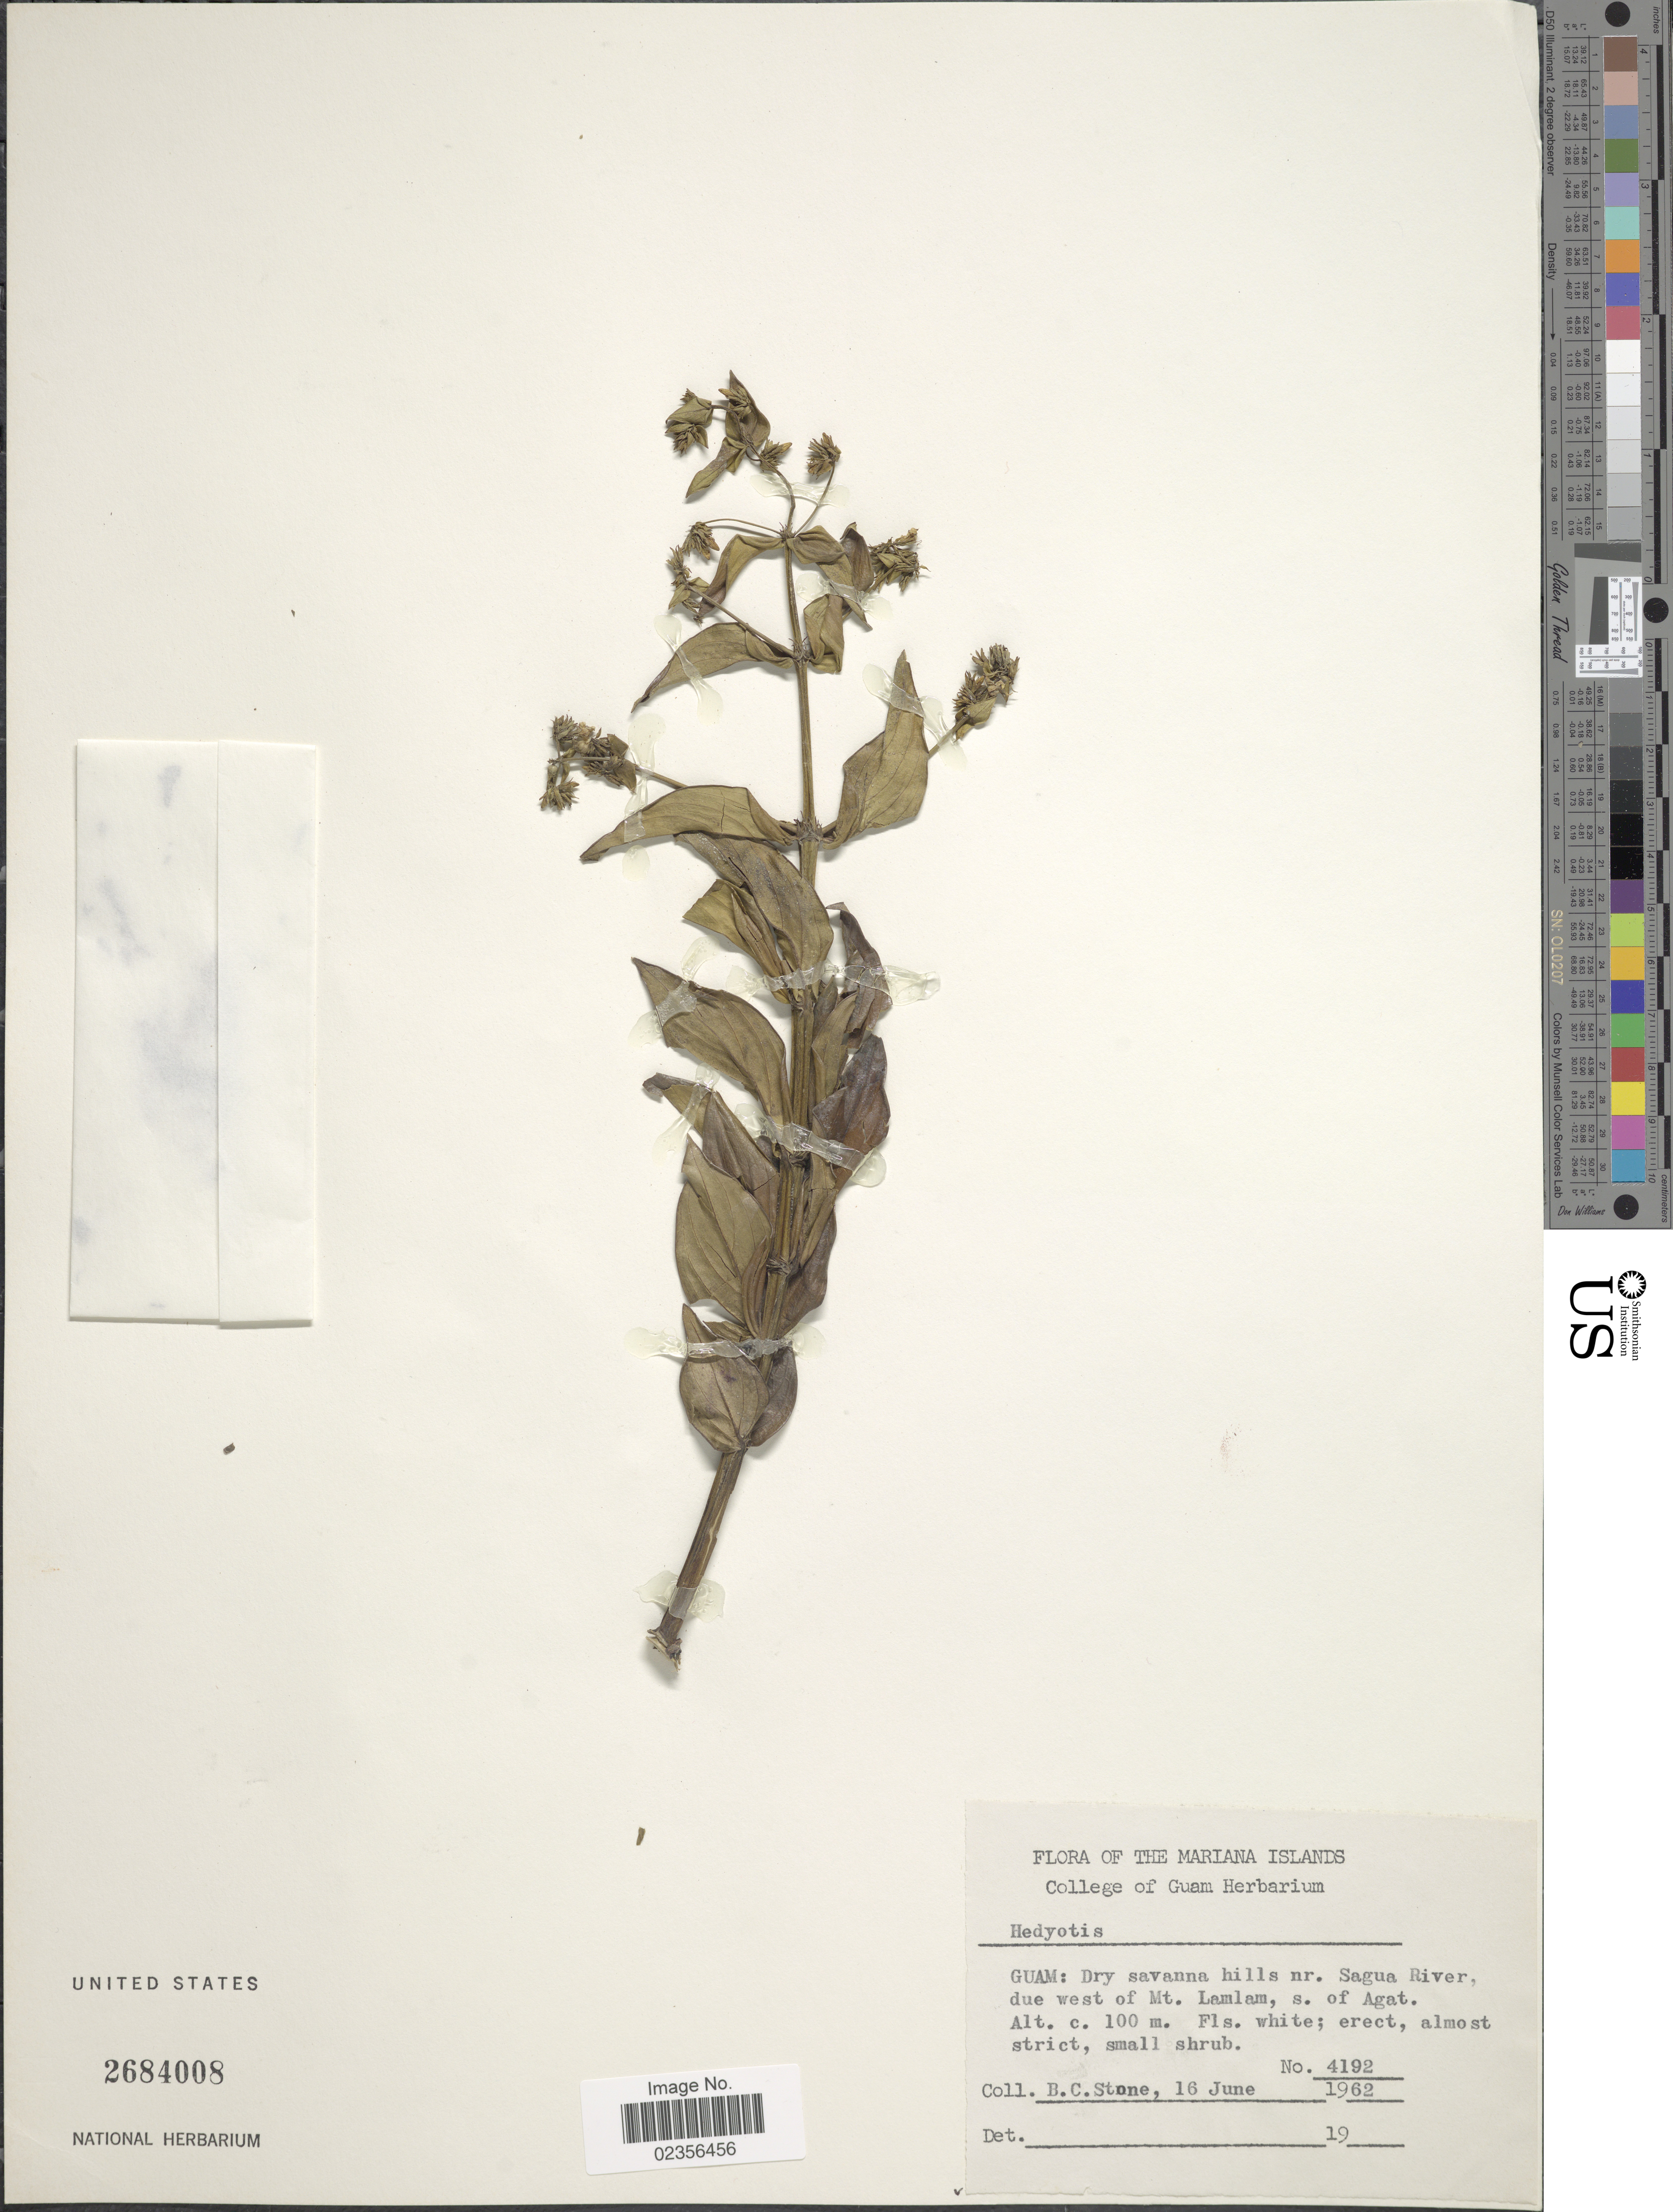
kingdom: Plantae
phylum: Tracheophyta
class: Magnoliopsida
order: Gentianales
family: Rubiaceae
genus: Hedyotis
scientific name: Hedyotis megalantha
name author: Merr.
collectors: B. C. Stone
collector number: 4192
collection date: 1962-06-16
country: Guam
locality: Mariana Islands. nr. Sagua River, due west of Mt. Lamlam, s. of Agat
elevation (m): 100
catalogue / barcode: US 2684008